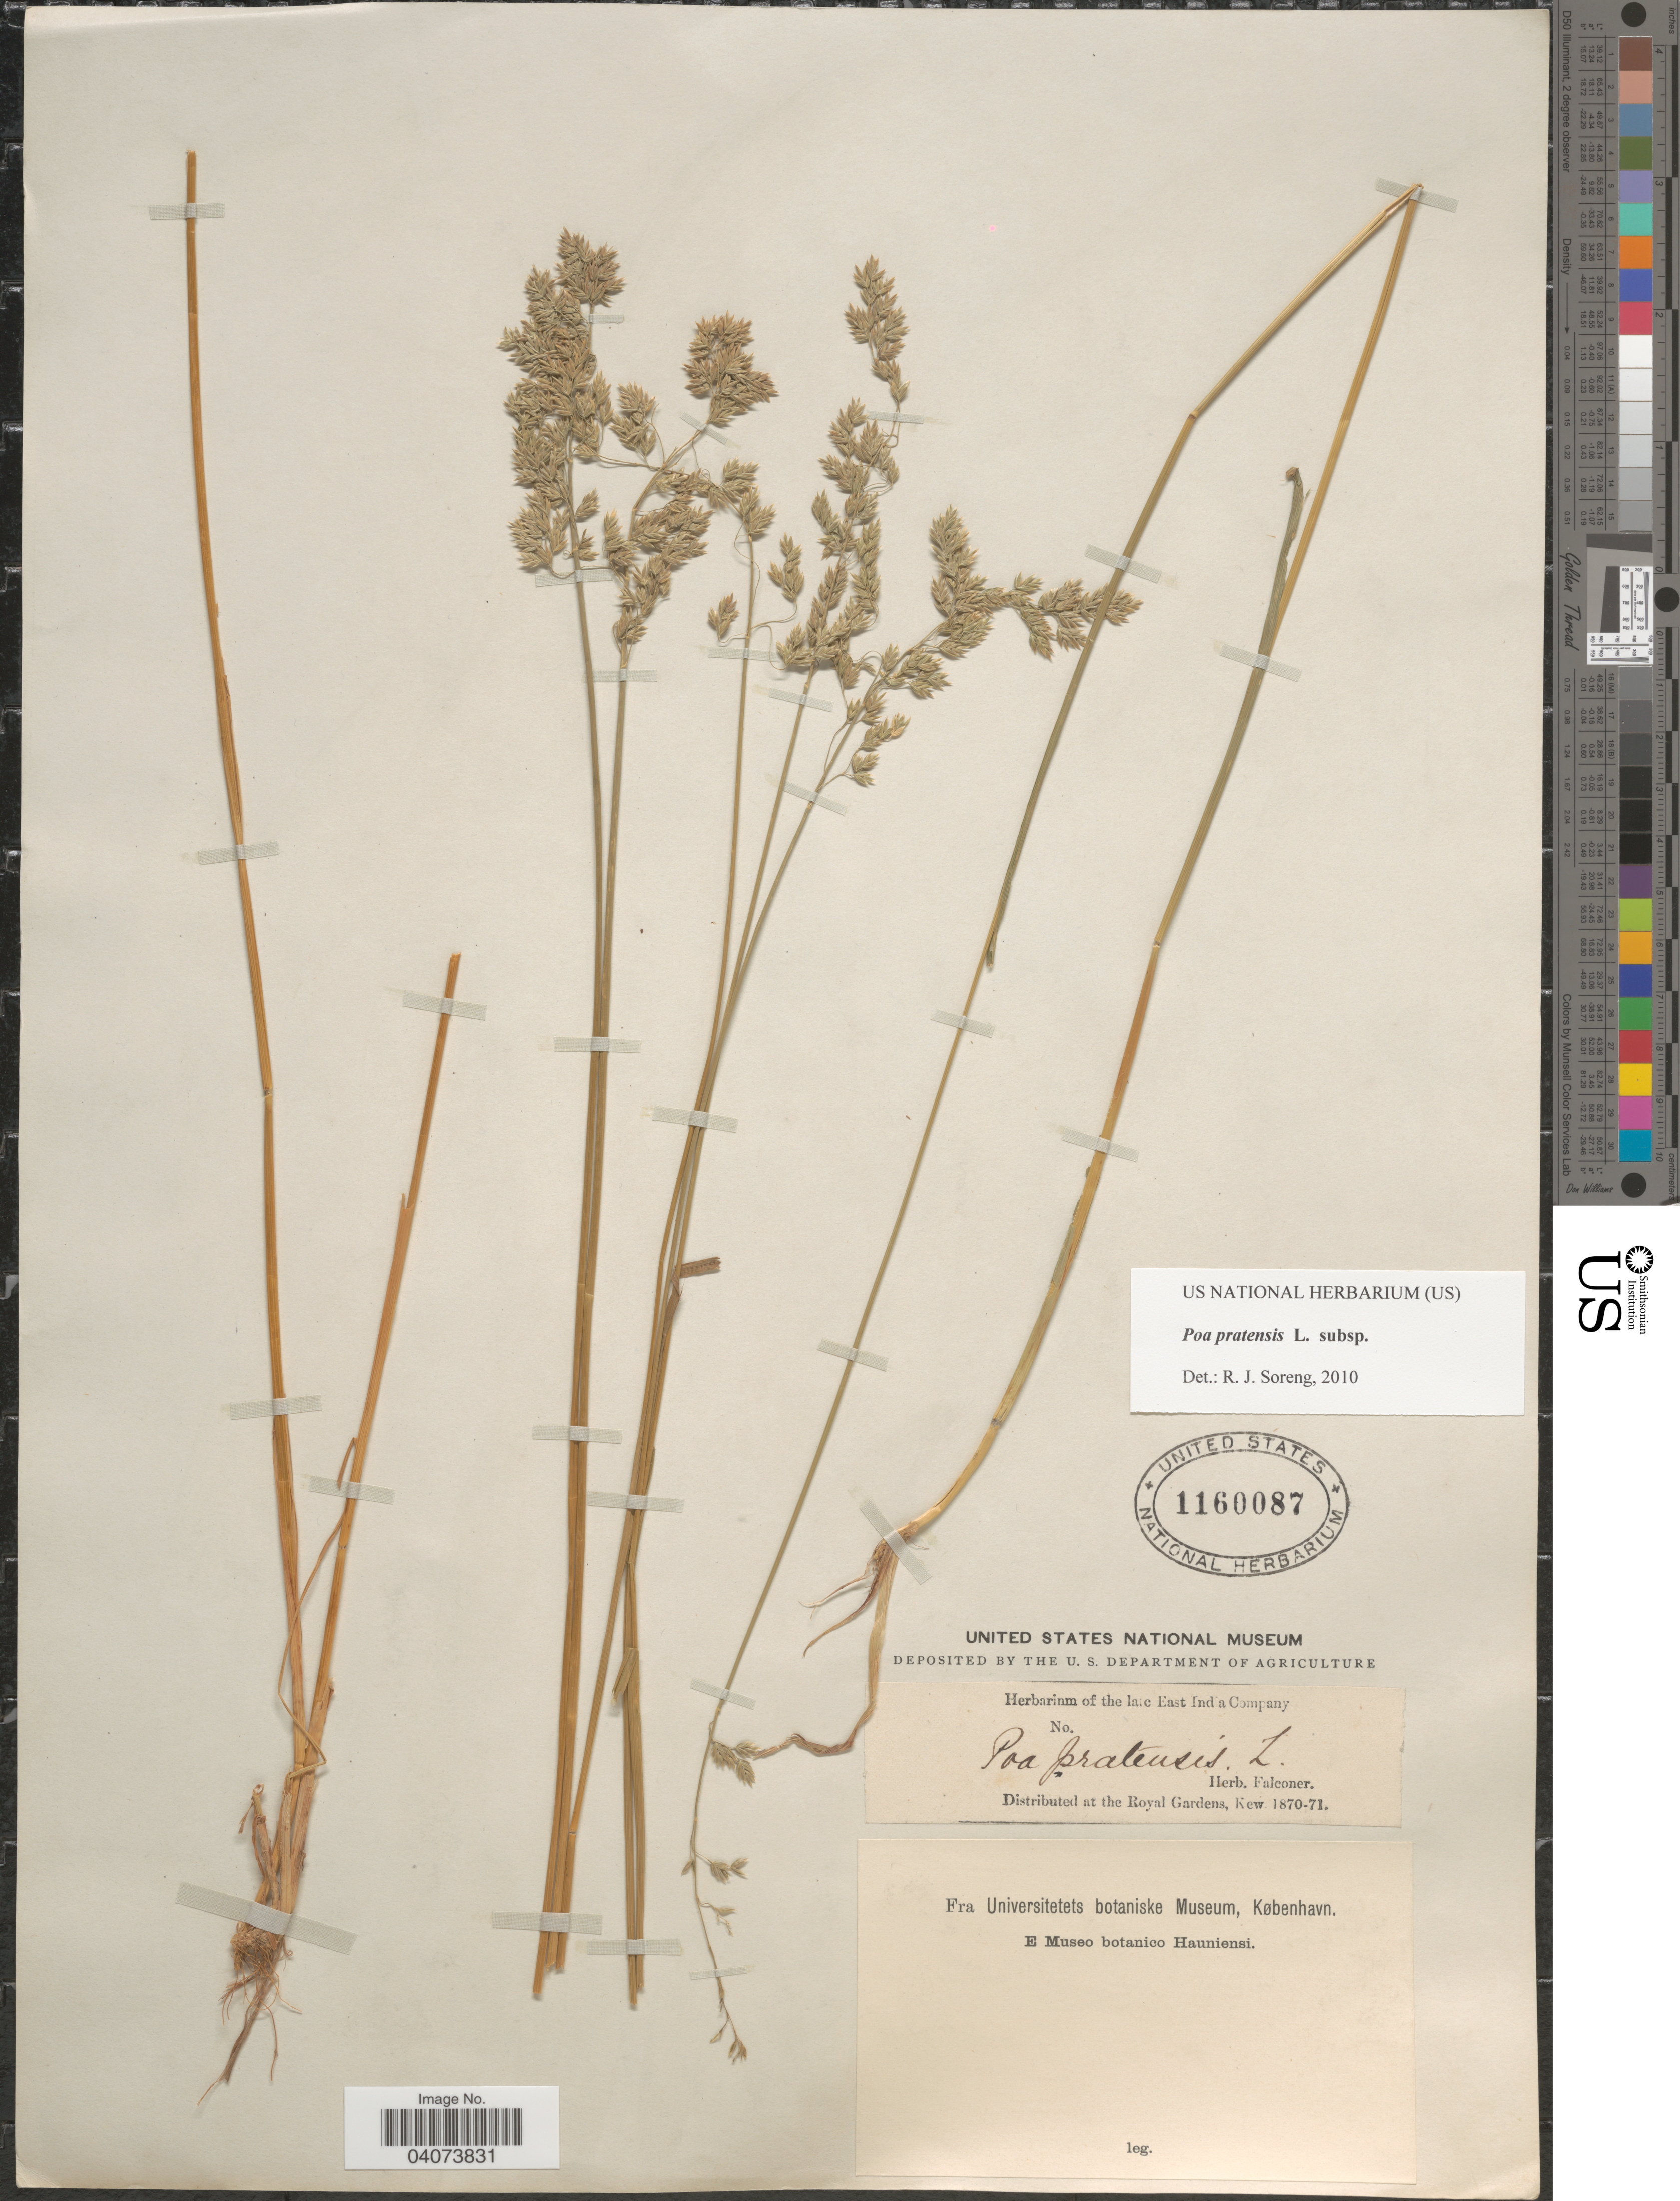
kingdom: Plantae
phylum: Tracheophyta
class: Liliopsida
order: Poales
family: Poaceae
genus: Poa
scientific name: Poa pratensis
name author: L.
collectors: ex herb. Falconer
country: India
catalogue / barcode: US 1160087